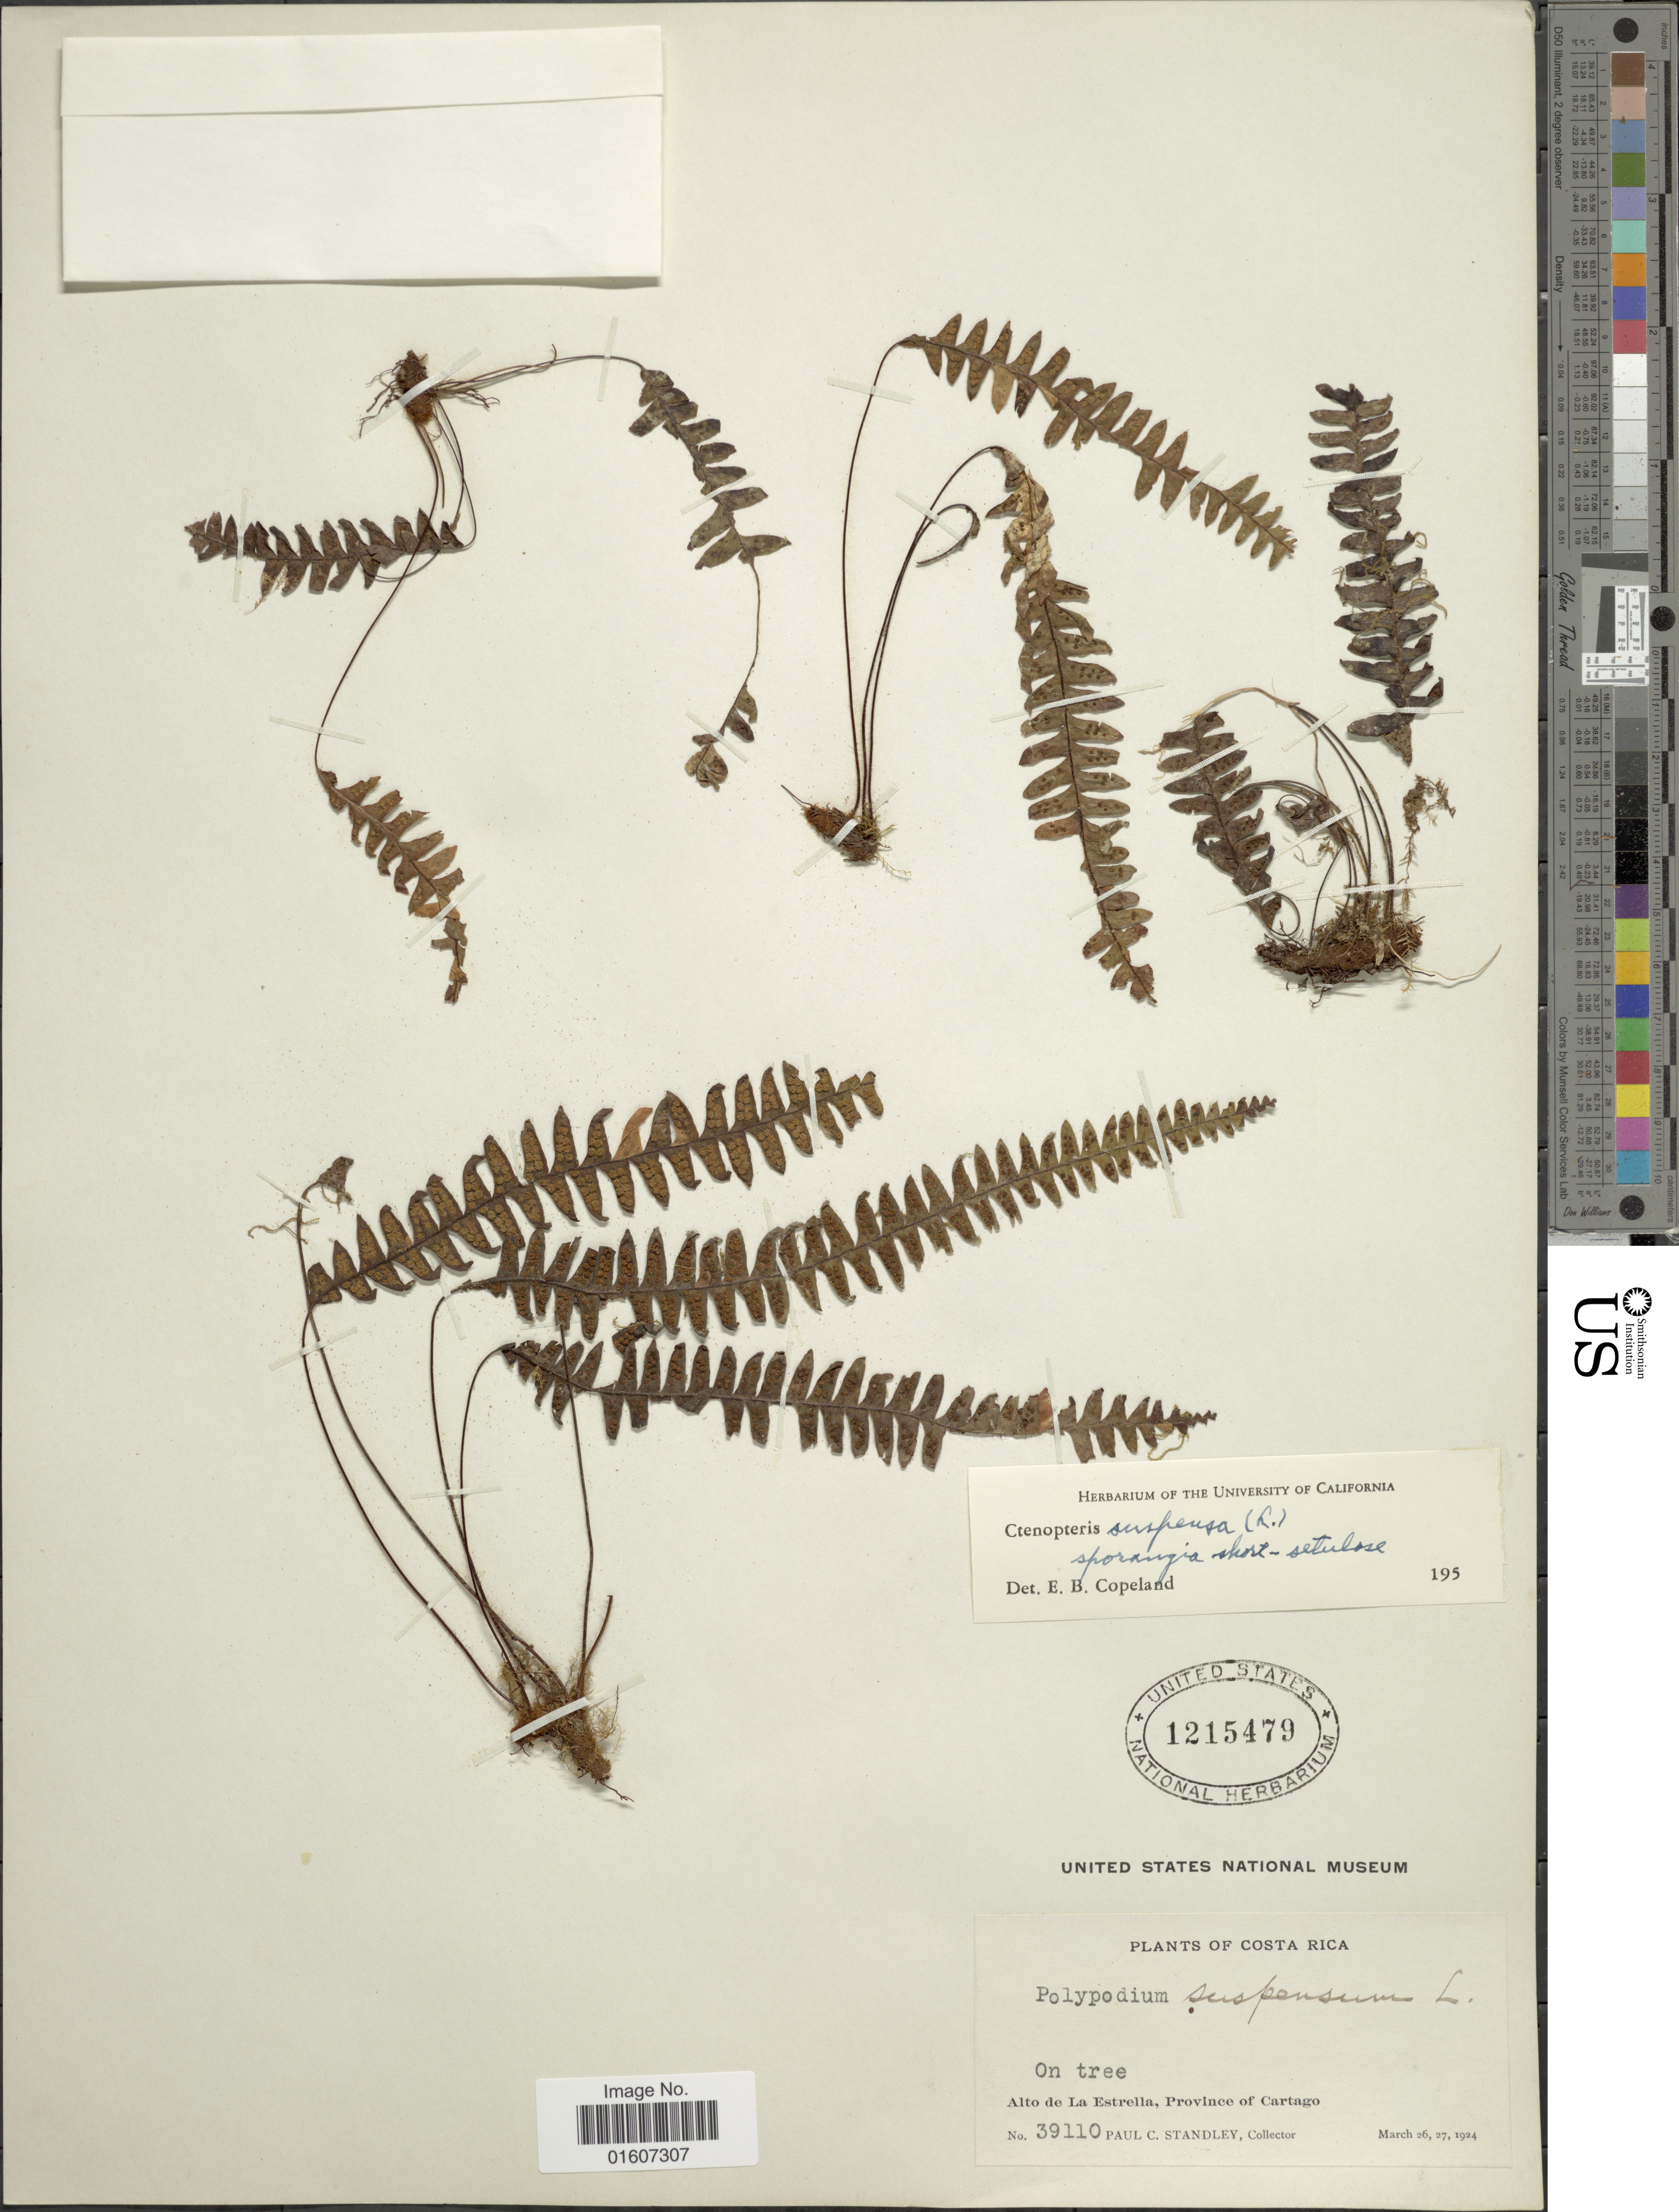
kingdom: Plantae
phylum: Tracheophyta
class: Polypodiopsida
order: Polypodiales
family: Polypodiaceae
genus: Terpsichore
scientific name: Terpsichore asplenifolia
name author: (L.) A.R. Sm.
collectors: P. C. Standley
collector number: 39110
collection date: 1924-03-26/1924-03-27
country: Costa Rica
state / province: Cartago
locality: Alto de La Esterlla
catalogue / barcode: US 1215479